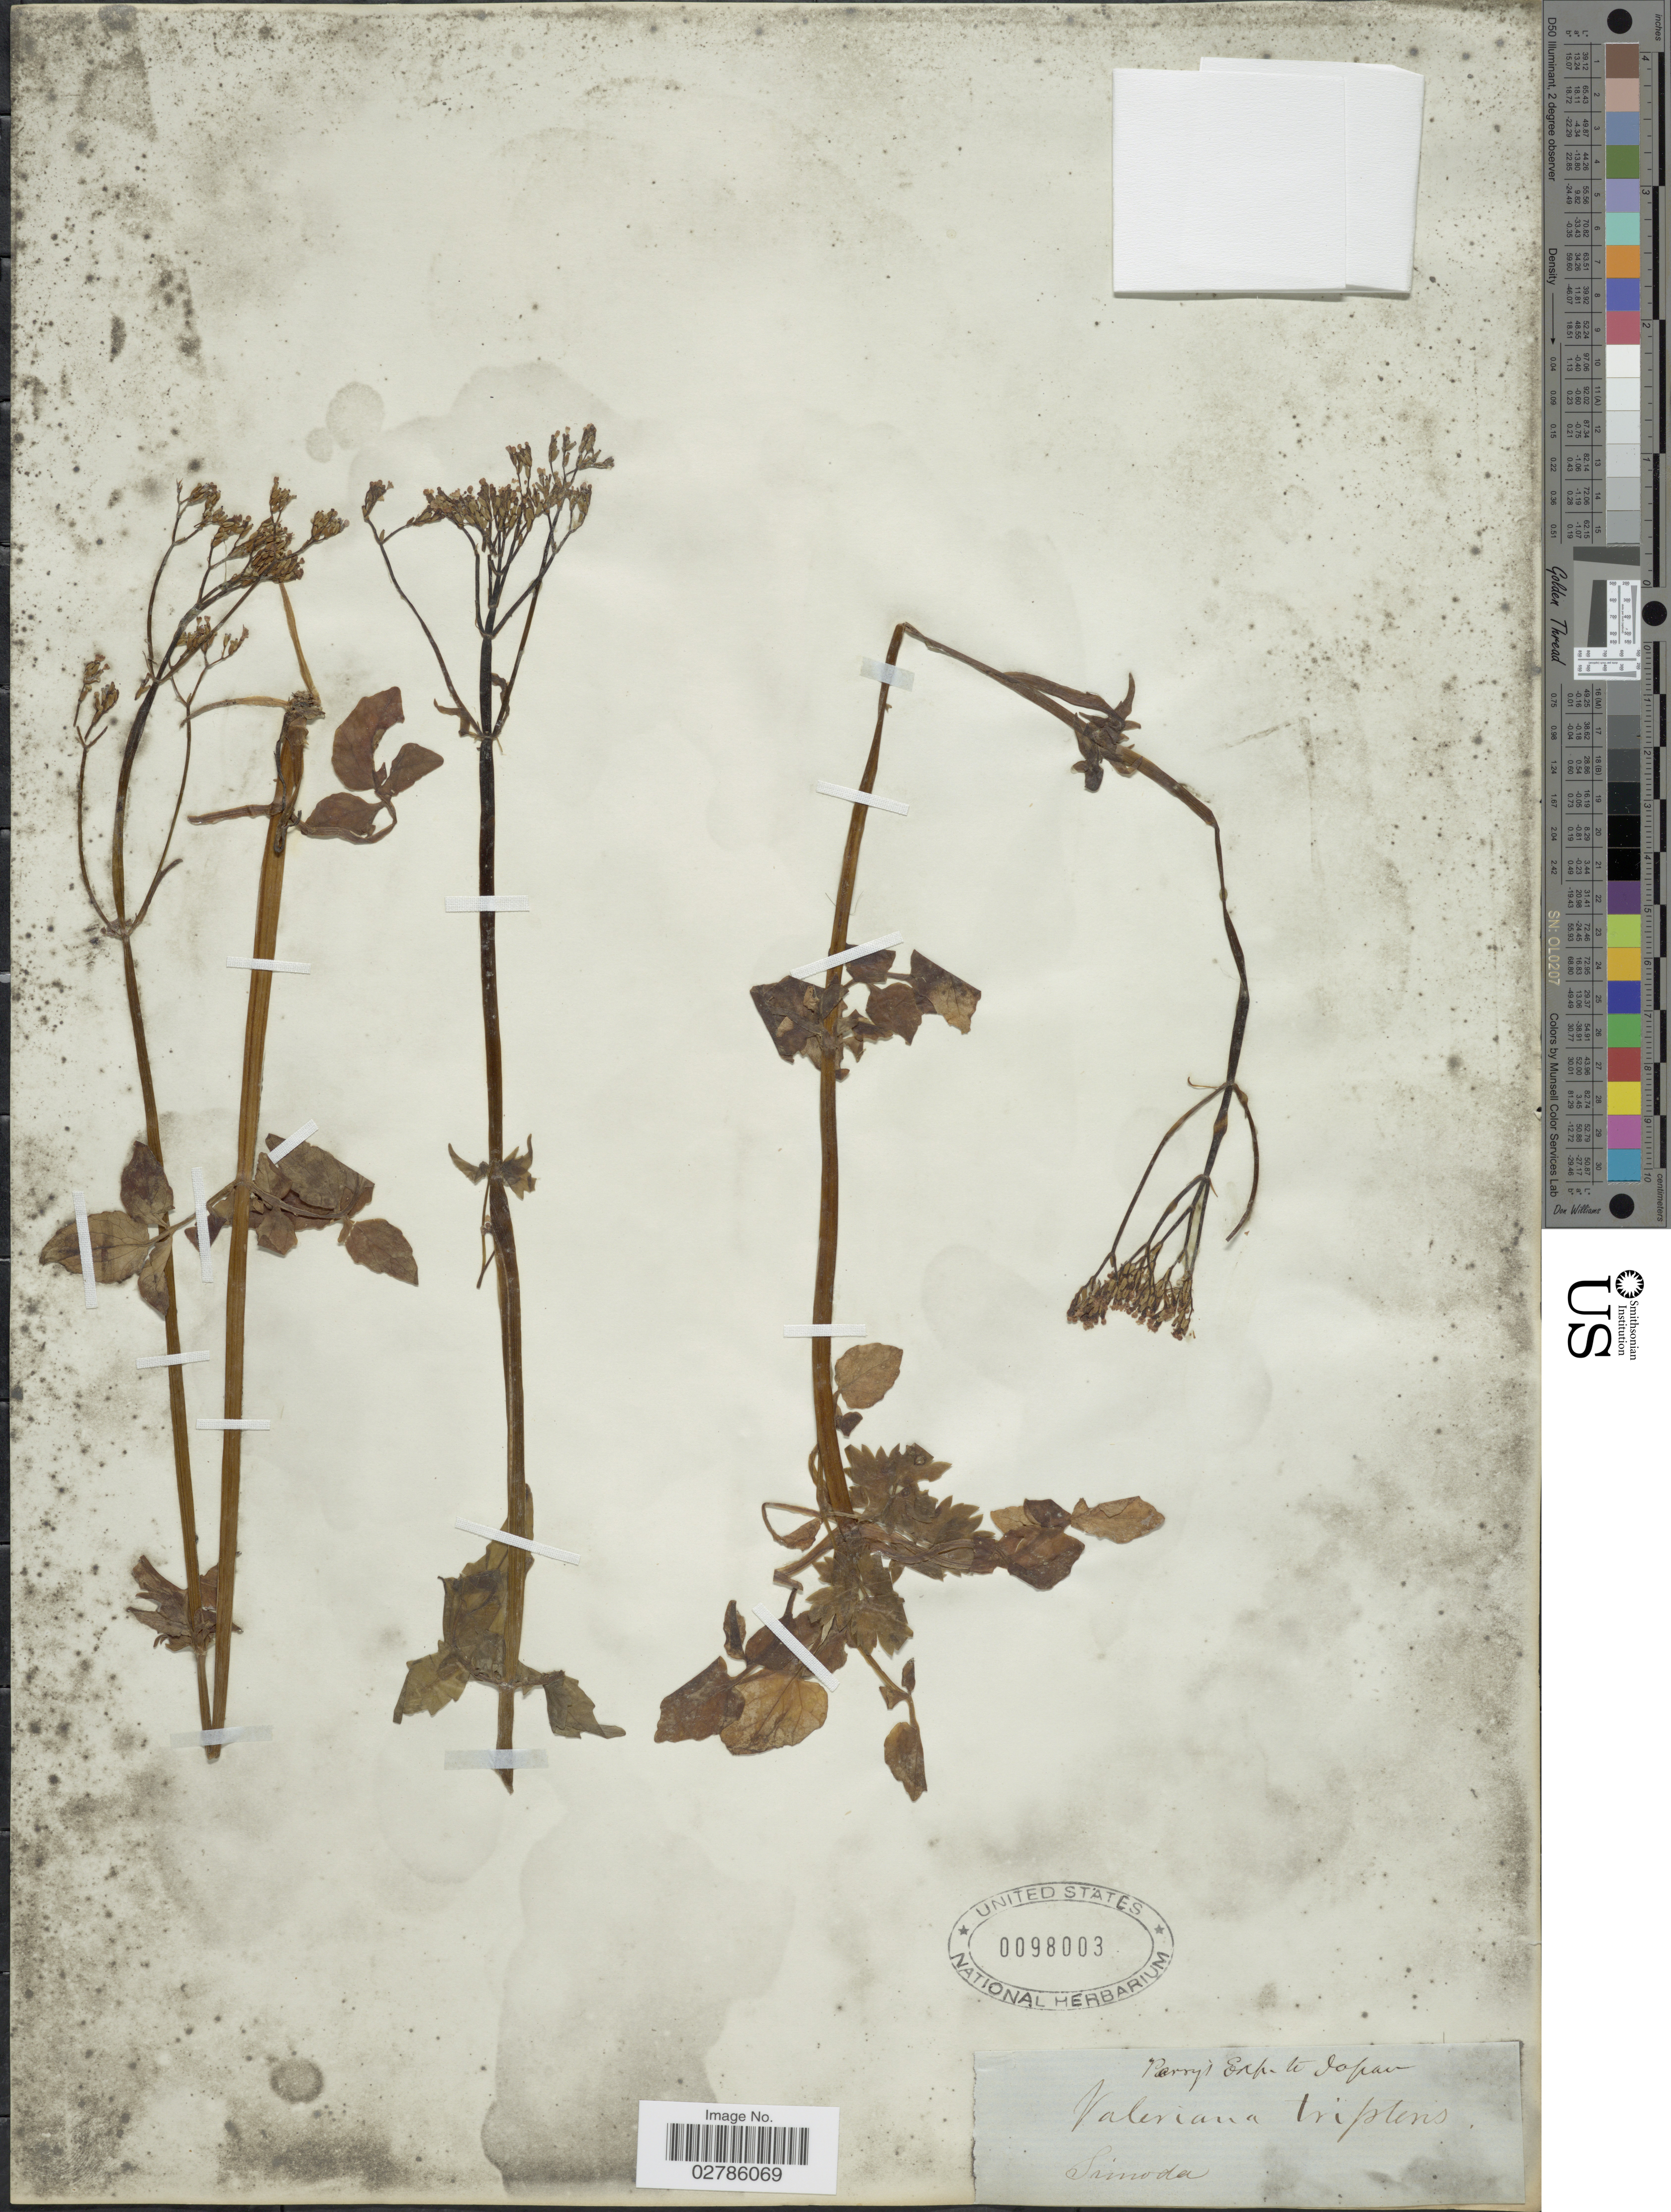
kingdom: Plantae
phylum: Tracheophyta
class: Magnoliopsida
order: Dipsacales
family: Caprifoliaceae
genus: Valeriana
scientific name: Valeriana tripteris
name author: L.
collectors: -- Perry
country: Japan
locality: Simoda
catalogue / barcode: US 98003